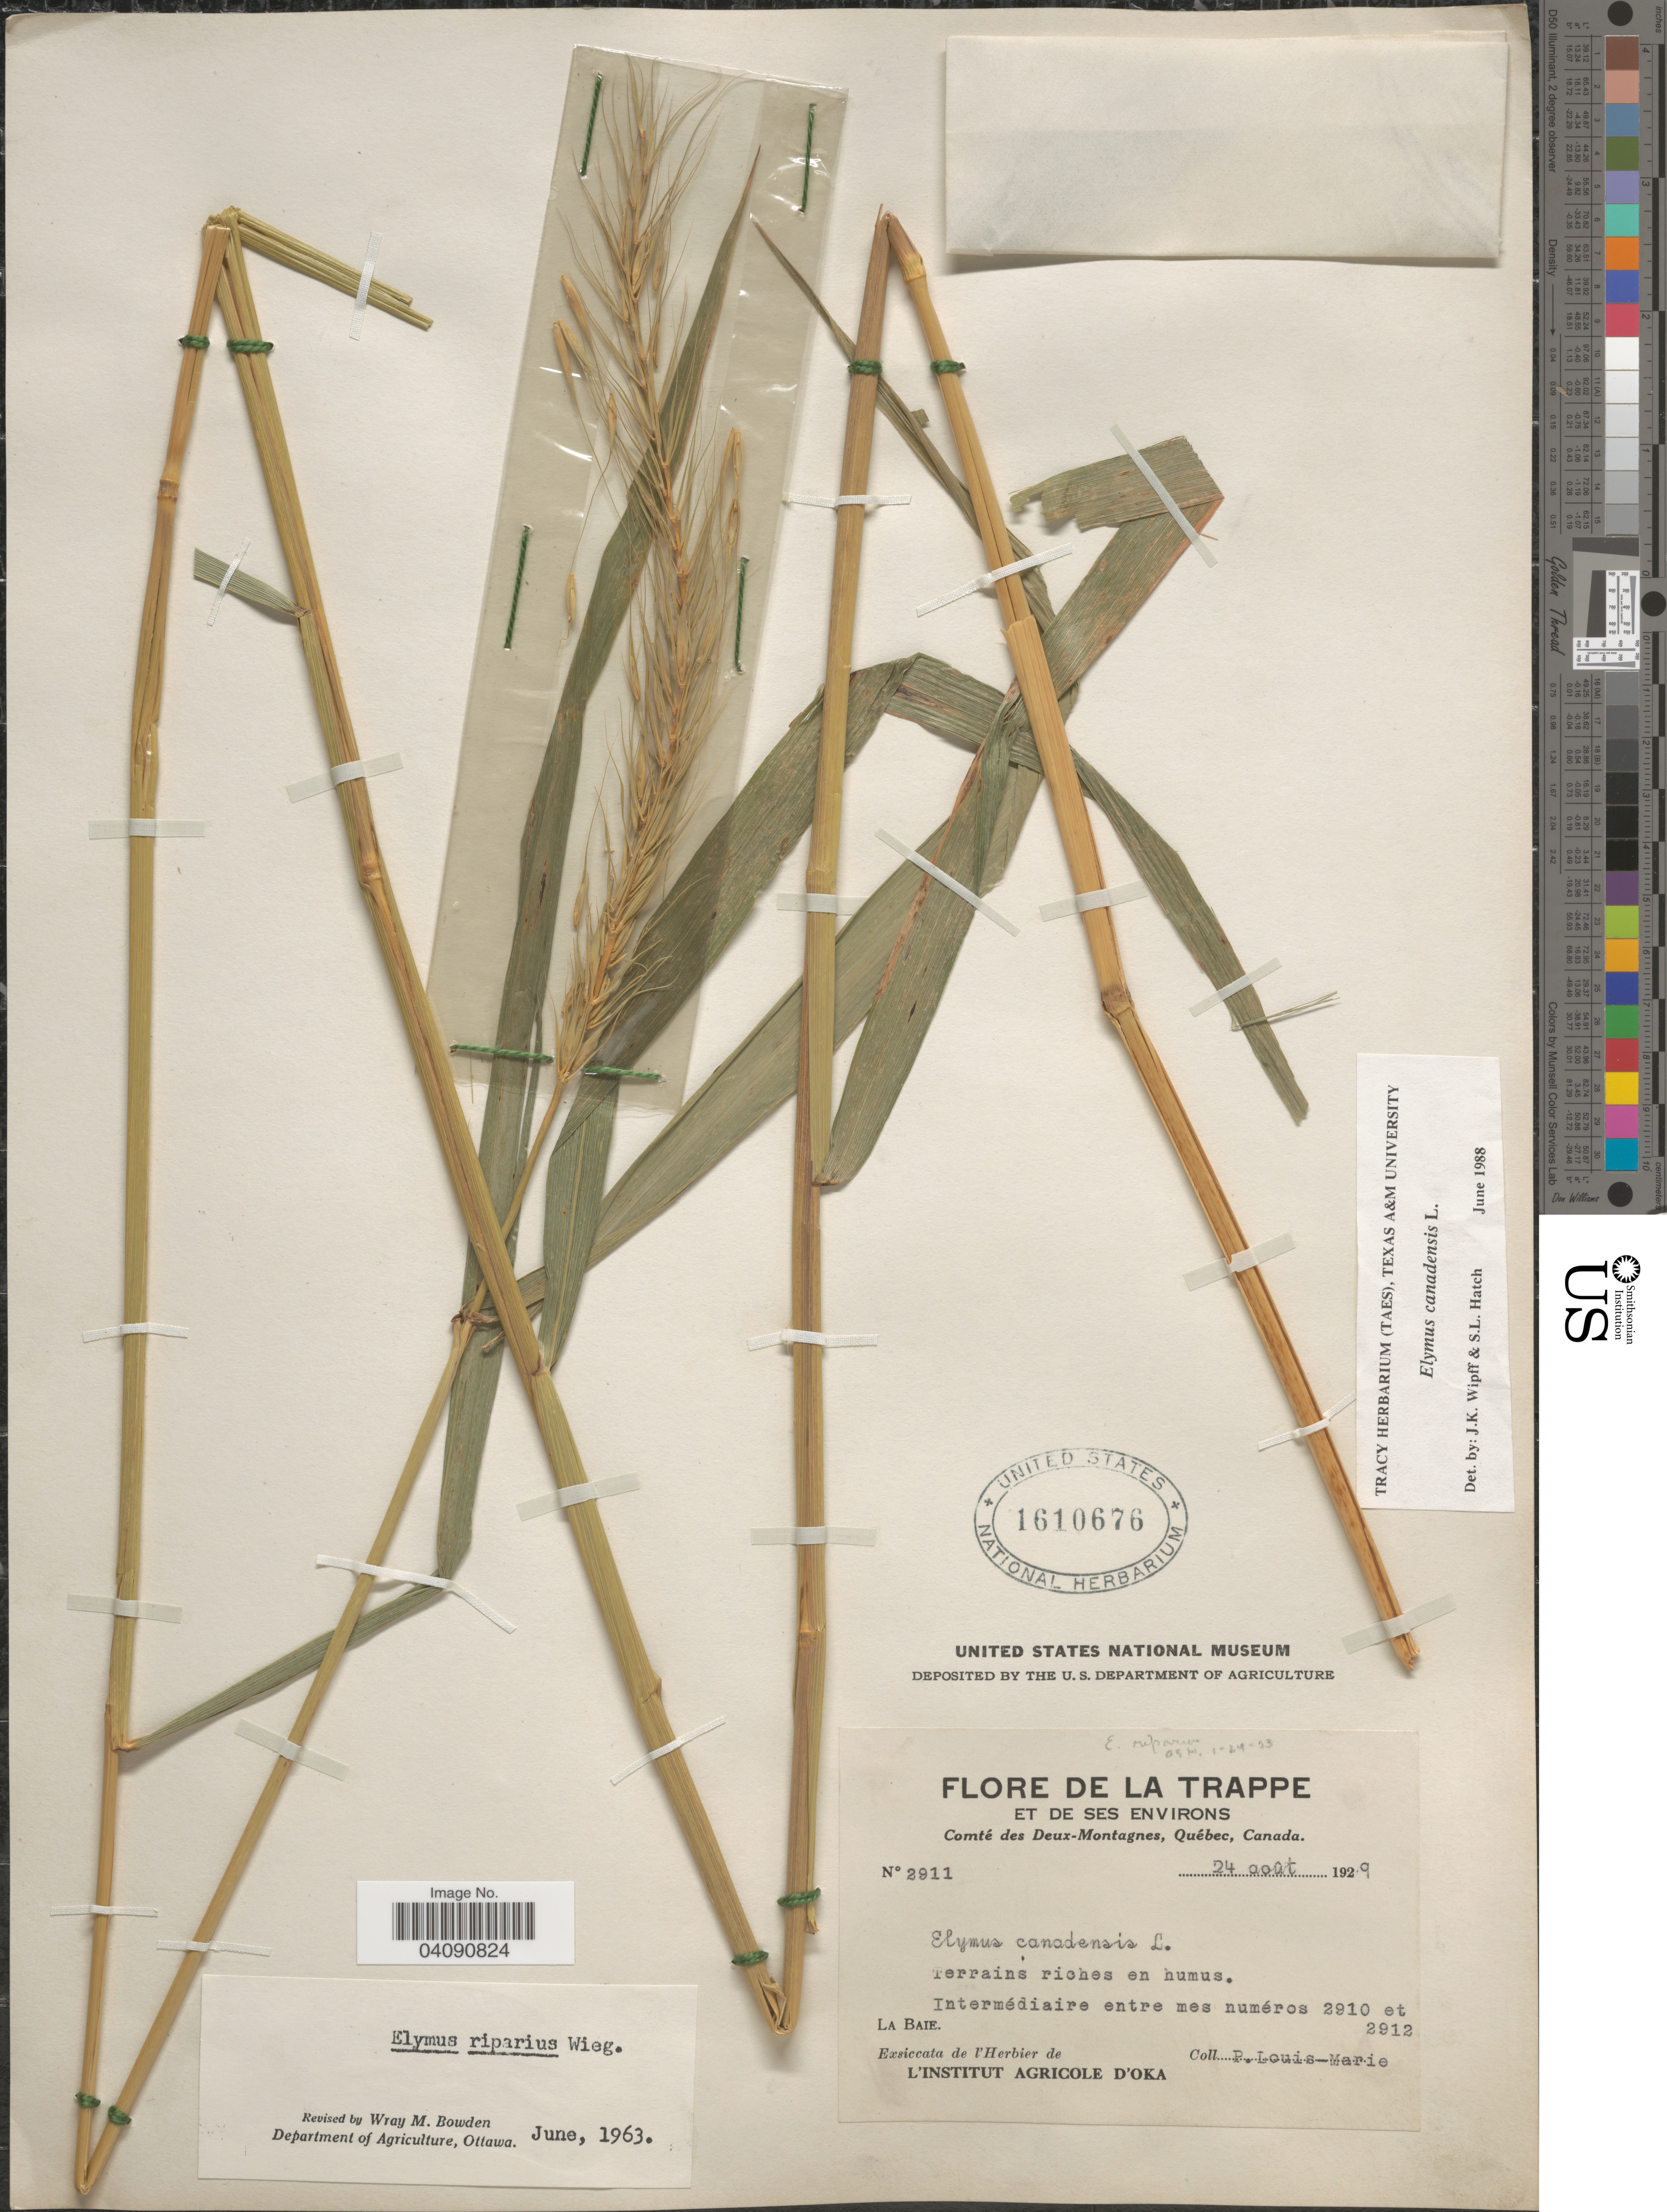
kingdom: Plantae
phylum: Tracheophyta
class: Liliopsida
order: Poales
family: Poaceae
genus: Elymus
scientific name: Elymus canadensis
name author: L.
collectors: L.-M. LaLonde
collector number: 2911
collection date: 1929-08-24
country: Canada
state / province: Quebec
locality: La Trappe et de ses environs. Comté des Deux-Montagnes. La Baie.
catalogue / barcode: US 1610676